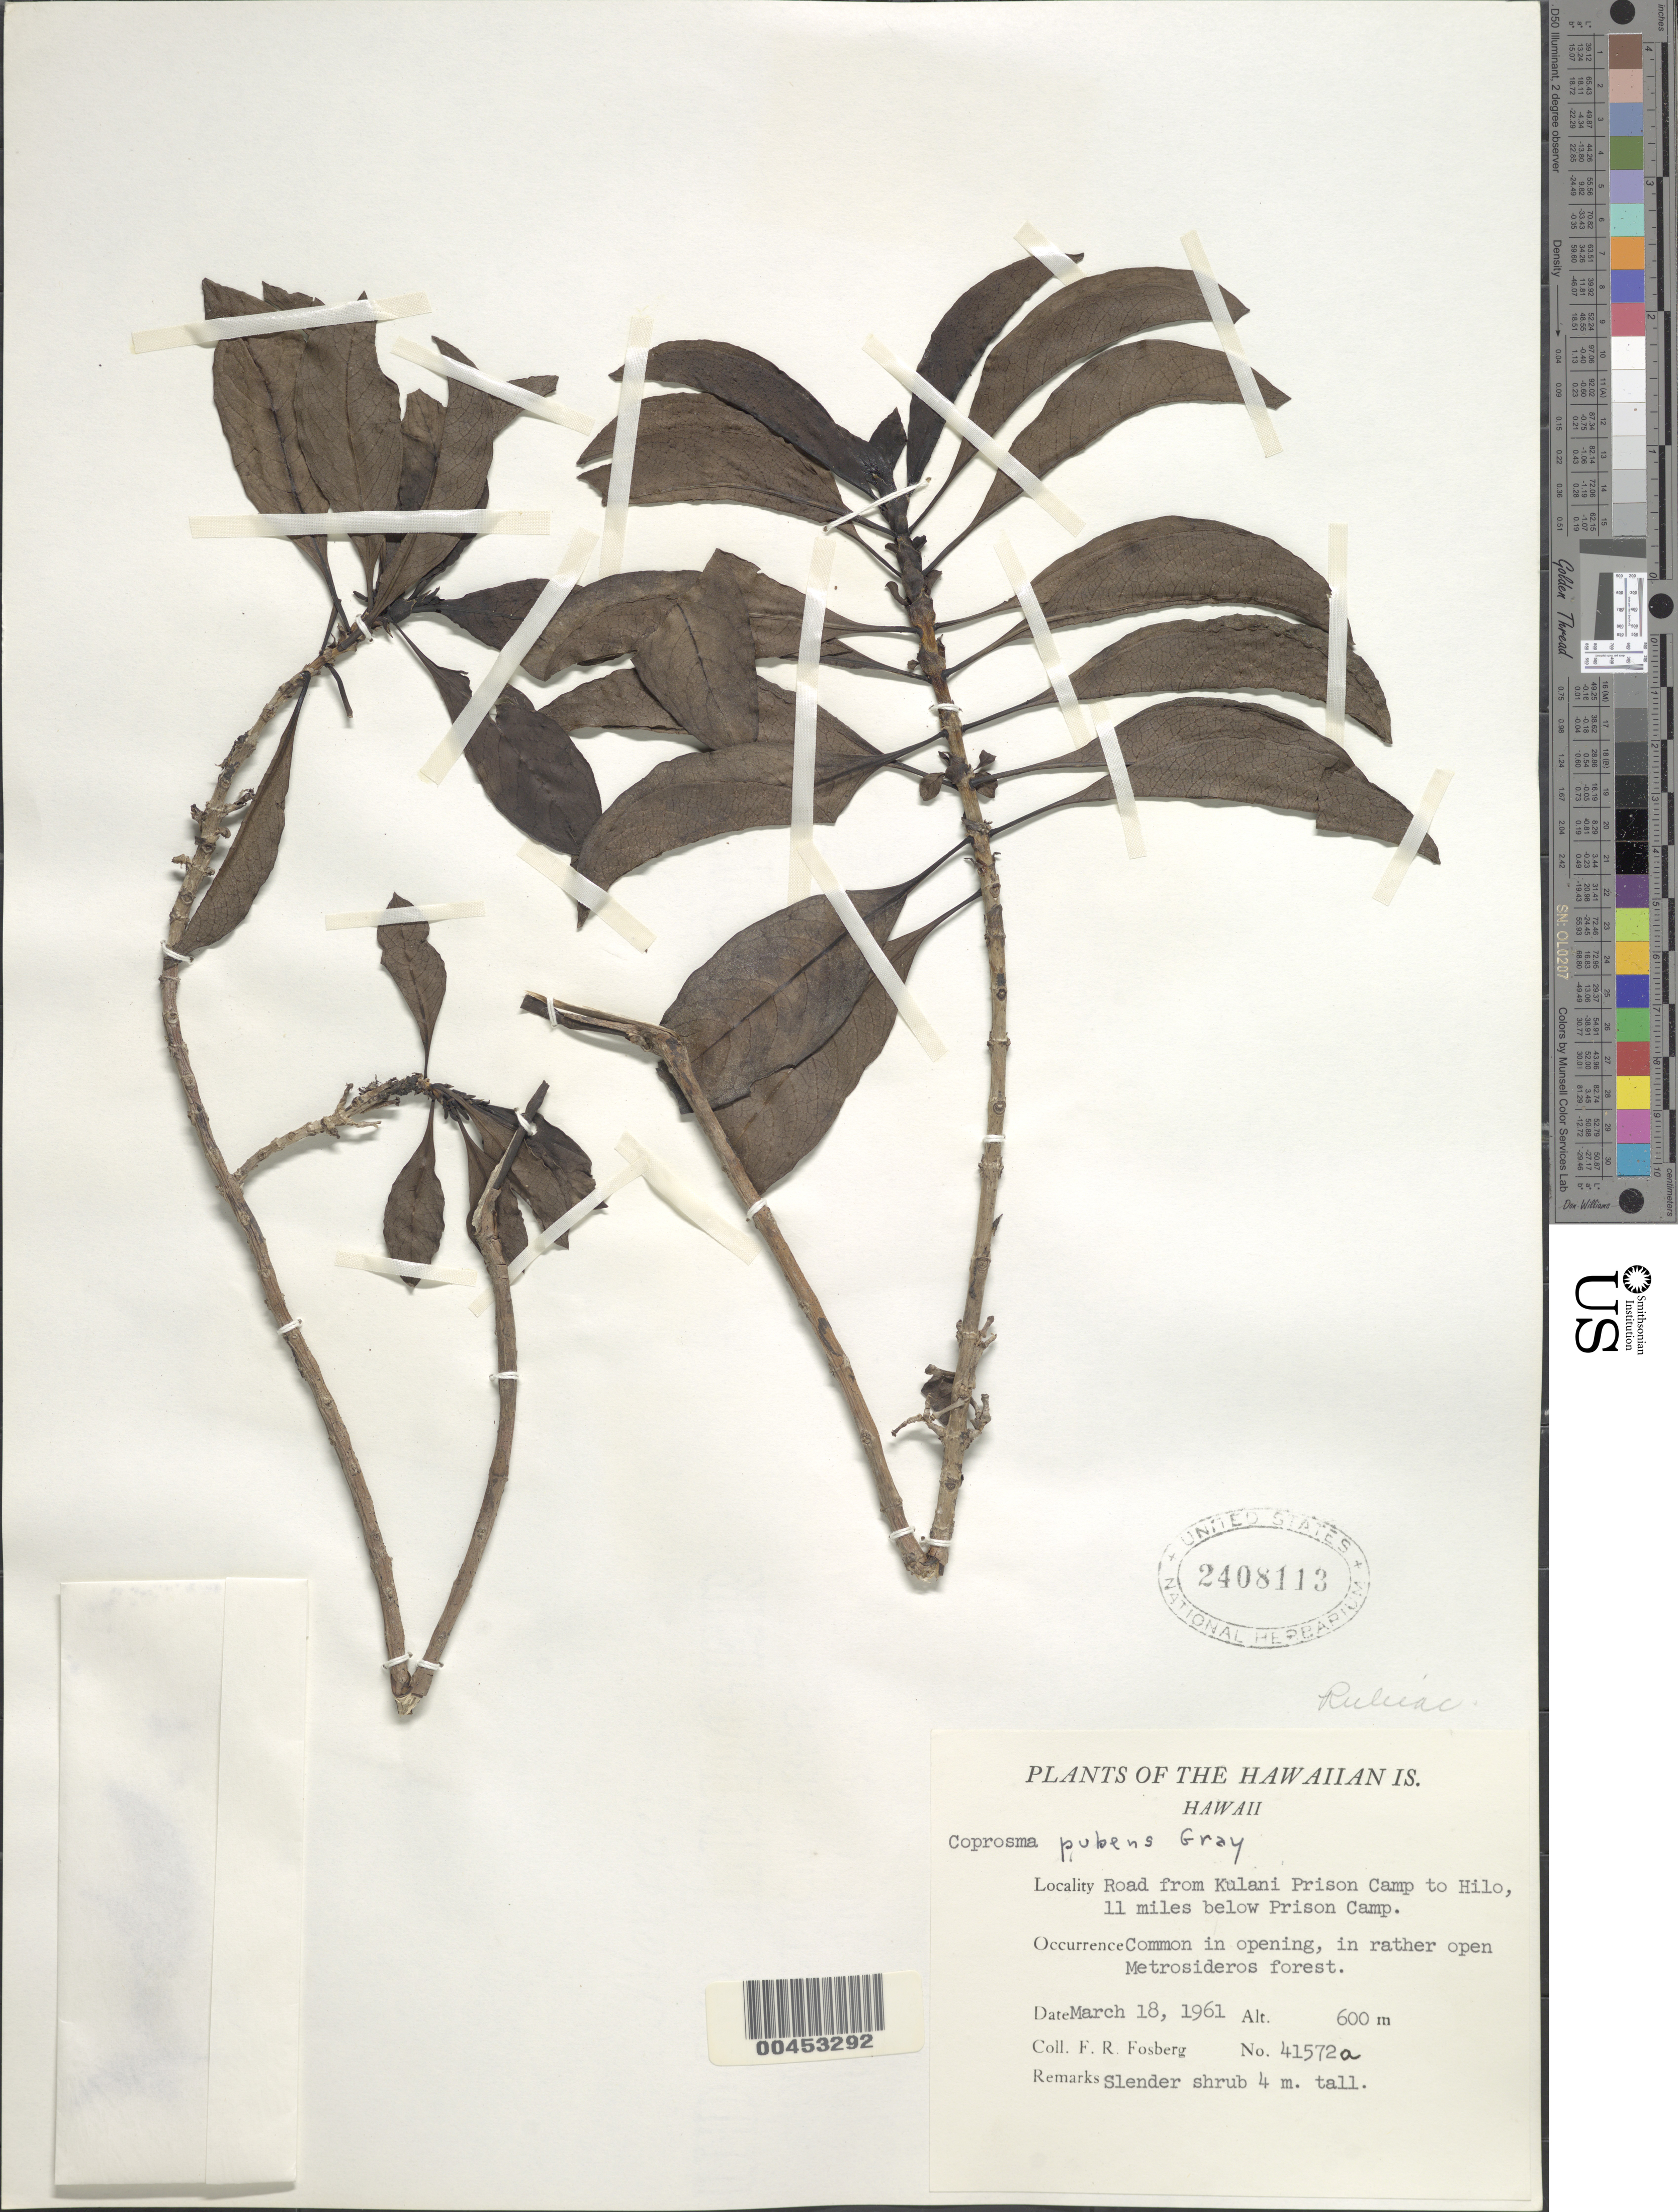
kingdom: Plantae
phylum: Tracheophyta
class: Magnoliopsida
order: Gentianales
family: Rubiaceae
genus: Coprosma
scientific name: Coprosma pubens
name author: A. Gray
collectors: F. R. Fosberg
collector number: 41572a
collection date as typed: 18 Mar 1961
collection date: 1961-03-18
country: United States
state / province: Hawaii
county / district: Hawaii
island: Hawaii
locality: Rd from Kulani Prison Camp to Hilo, 11 mi below Prison Camp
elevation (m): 600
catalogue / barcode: US 2408113